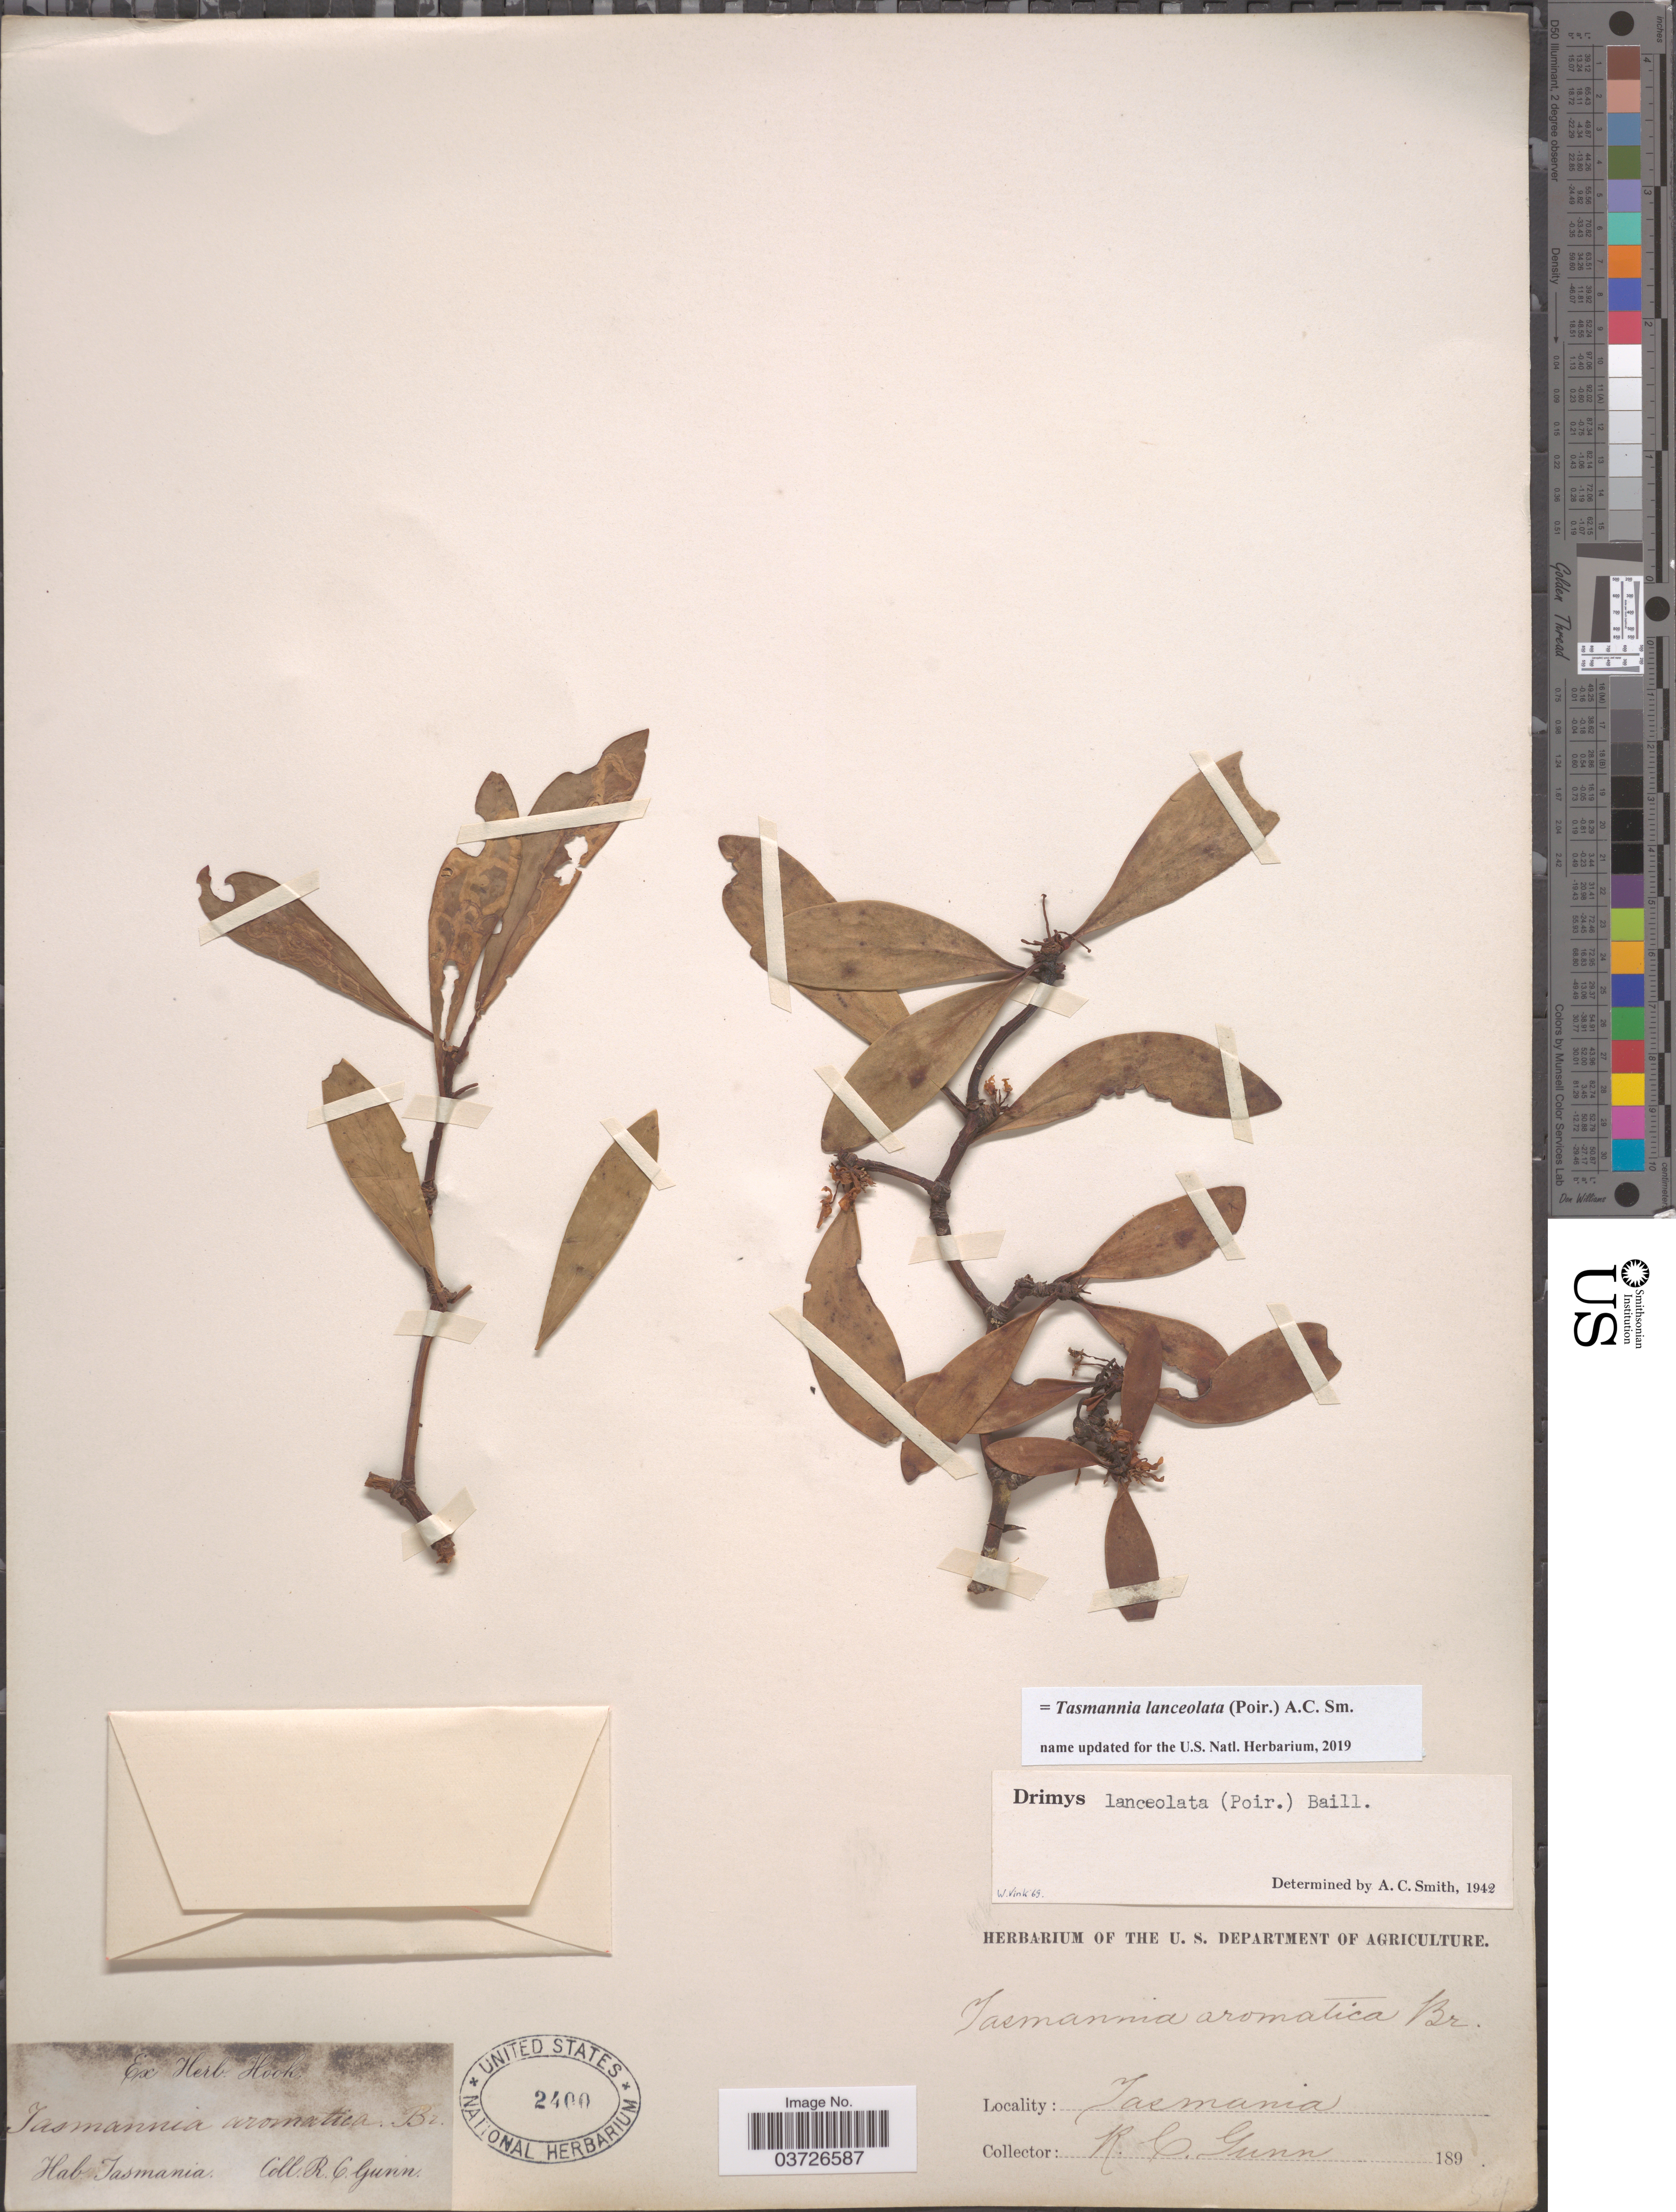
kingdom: Plantae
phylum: Tracheophyta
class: Magnoliopsida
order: Canellales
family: Winteraceae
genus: Tasmannia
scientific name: Tasmannia lanceolata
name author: (Poir.) A.C. Sm.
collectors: R. Gunn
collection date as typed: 189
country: Australia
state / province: Tasmania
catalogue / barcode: US 2400